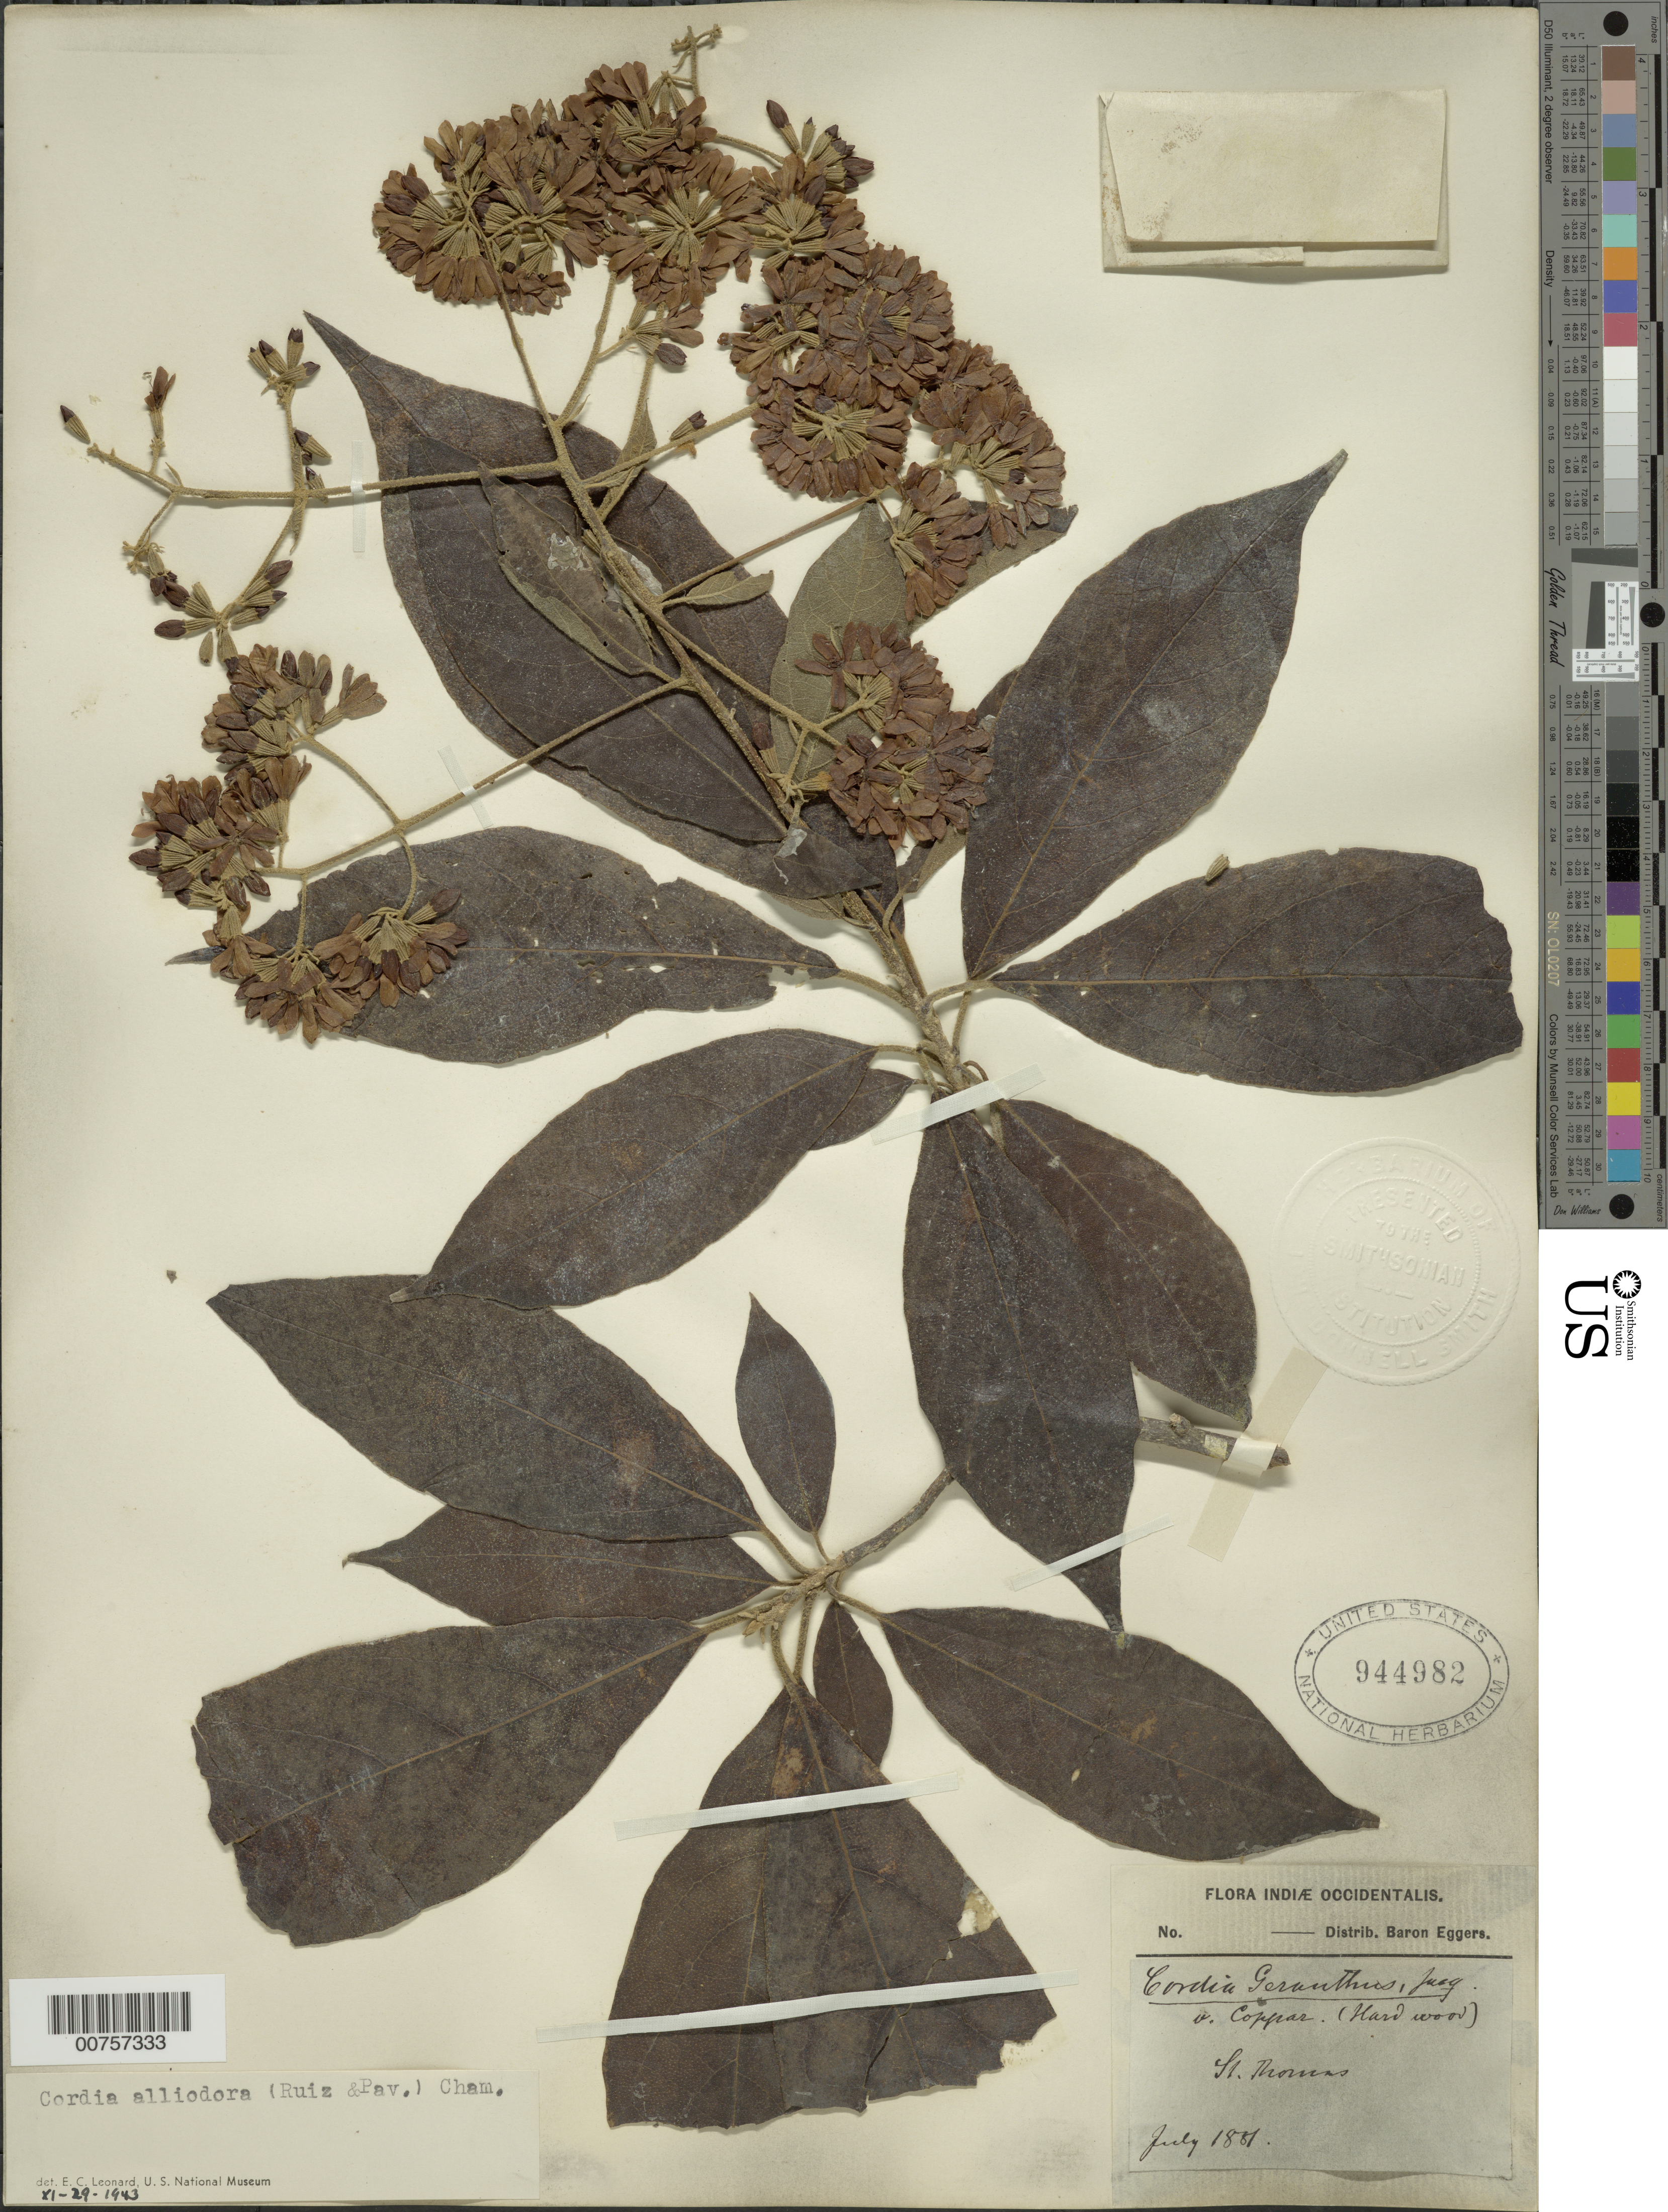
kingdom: Plantae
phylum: Tracheophyta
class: Magnoliopsida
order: Boraginales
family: Cordiaceae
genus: Cordia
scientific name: Cordia alliodora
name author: (Ruiz & Pav.) Oken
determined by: Leonard, Emery C., (US)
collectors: H. F. A. von Eggers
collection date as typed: Jul 1881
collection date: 1881-07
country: U.S. Virgin Islands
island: St. Thomas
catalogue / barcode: US 944982